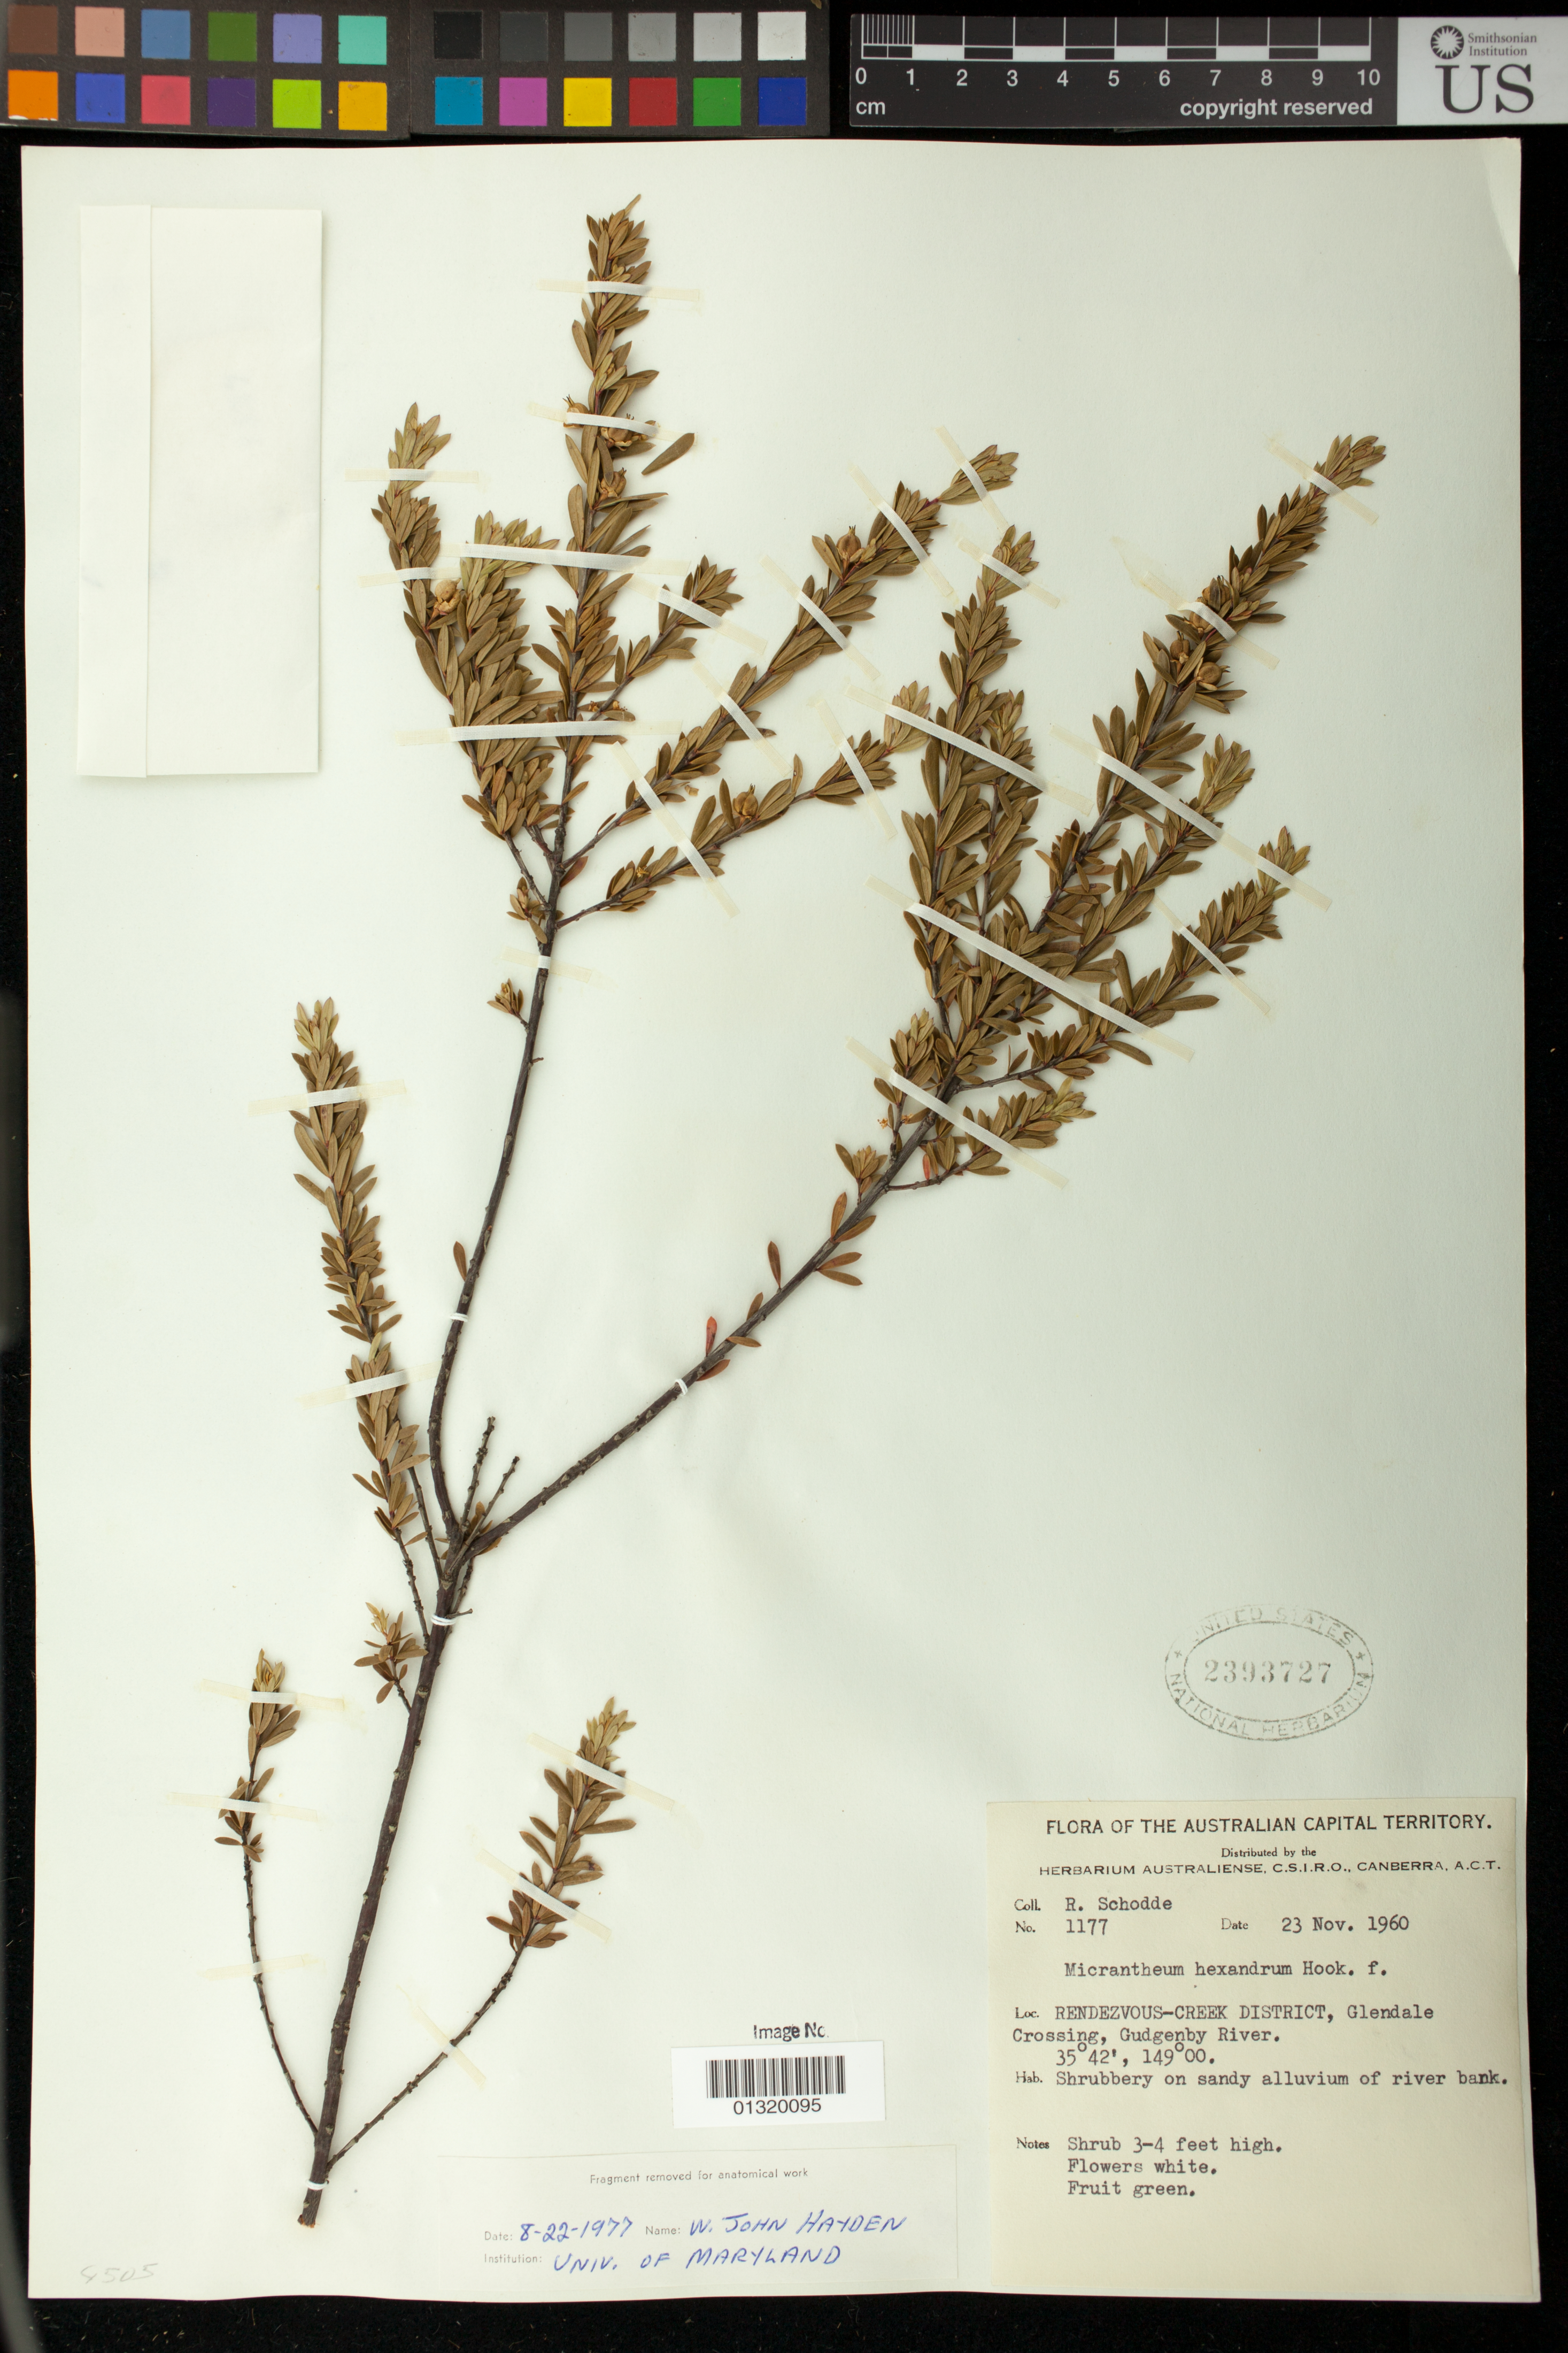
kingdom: Plantae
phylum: Tracheophyta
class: Magnoliopsida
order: Malpighiales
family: Picrodendraceae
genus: Micrantheum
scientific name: Micrantheum hexandrum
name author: Hook. f.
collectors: R. Schodde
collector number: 1177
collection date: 1960-11-23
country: Australia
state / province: New South Wales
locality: Rendezvous-Creek District, Glendale Crossing, Gudgenby River.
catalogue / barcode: US 2393727